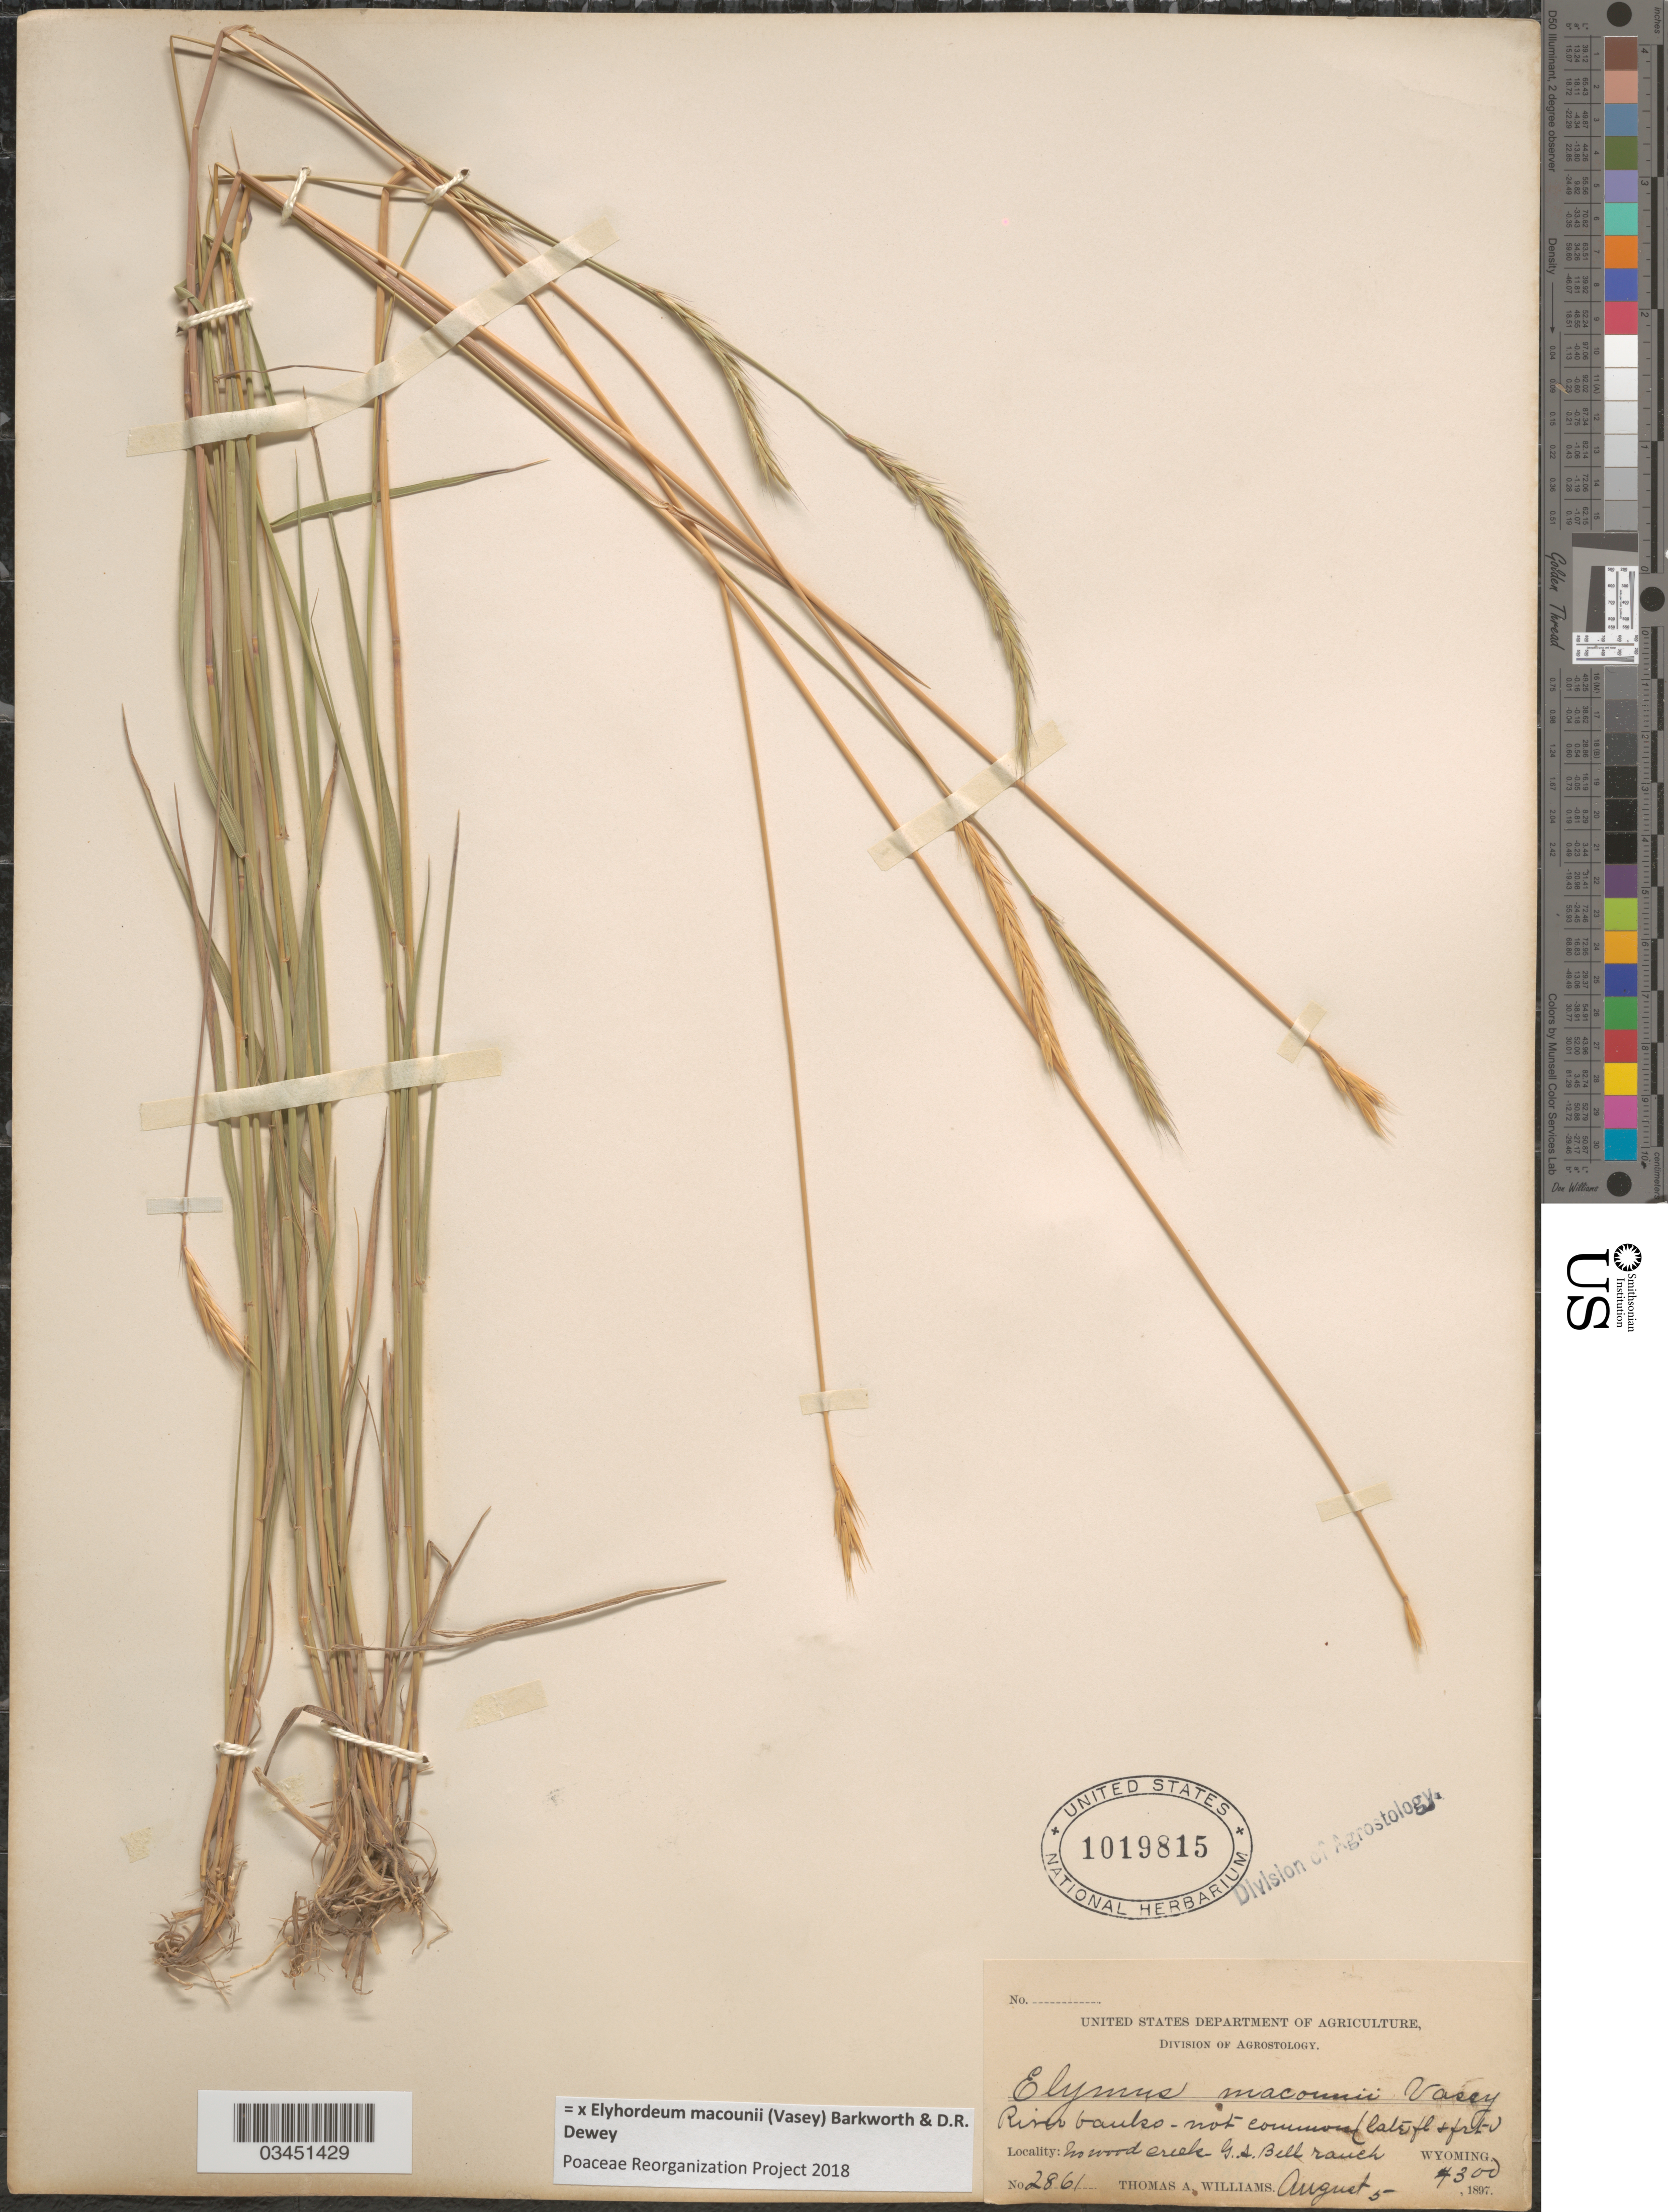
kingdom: Plantae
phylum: Tracheophyta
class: Liliopsida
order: Poales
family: Poaceae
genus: Elyhordeum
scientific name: x Elyhordeum macounii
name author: (Vasey) Barkworth & Dewey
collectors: T. A. Williams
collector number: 2861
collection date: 1897-08-05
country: United States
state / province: Wyoming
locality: No wood creek. G.A. Bell ranch.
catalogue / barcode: US 1019815